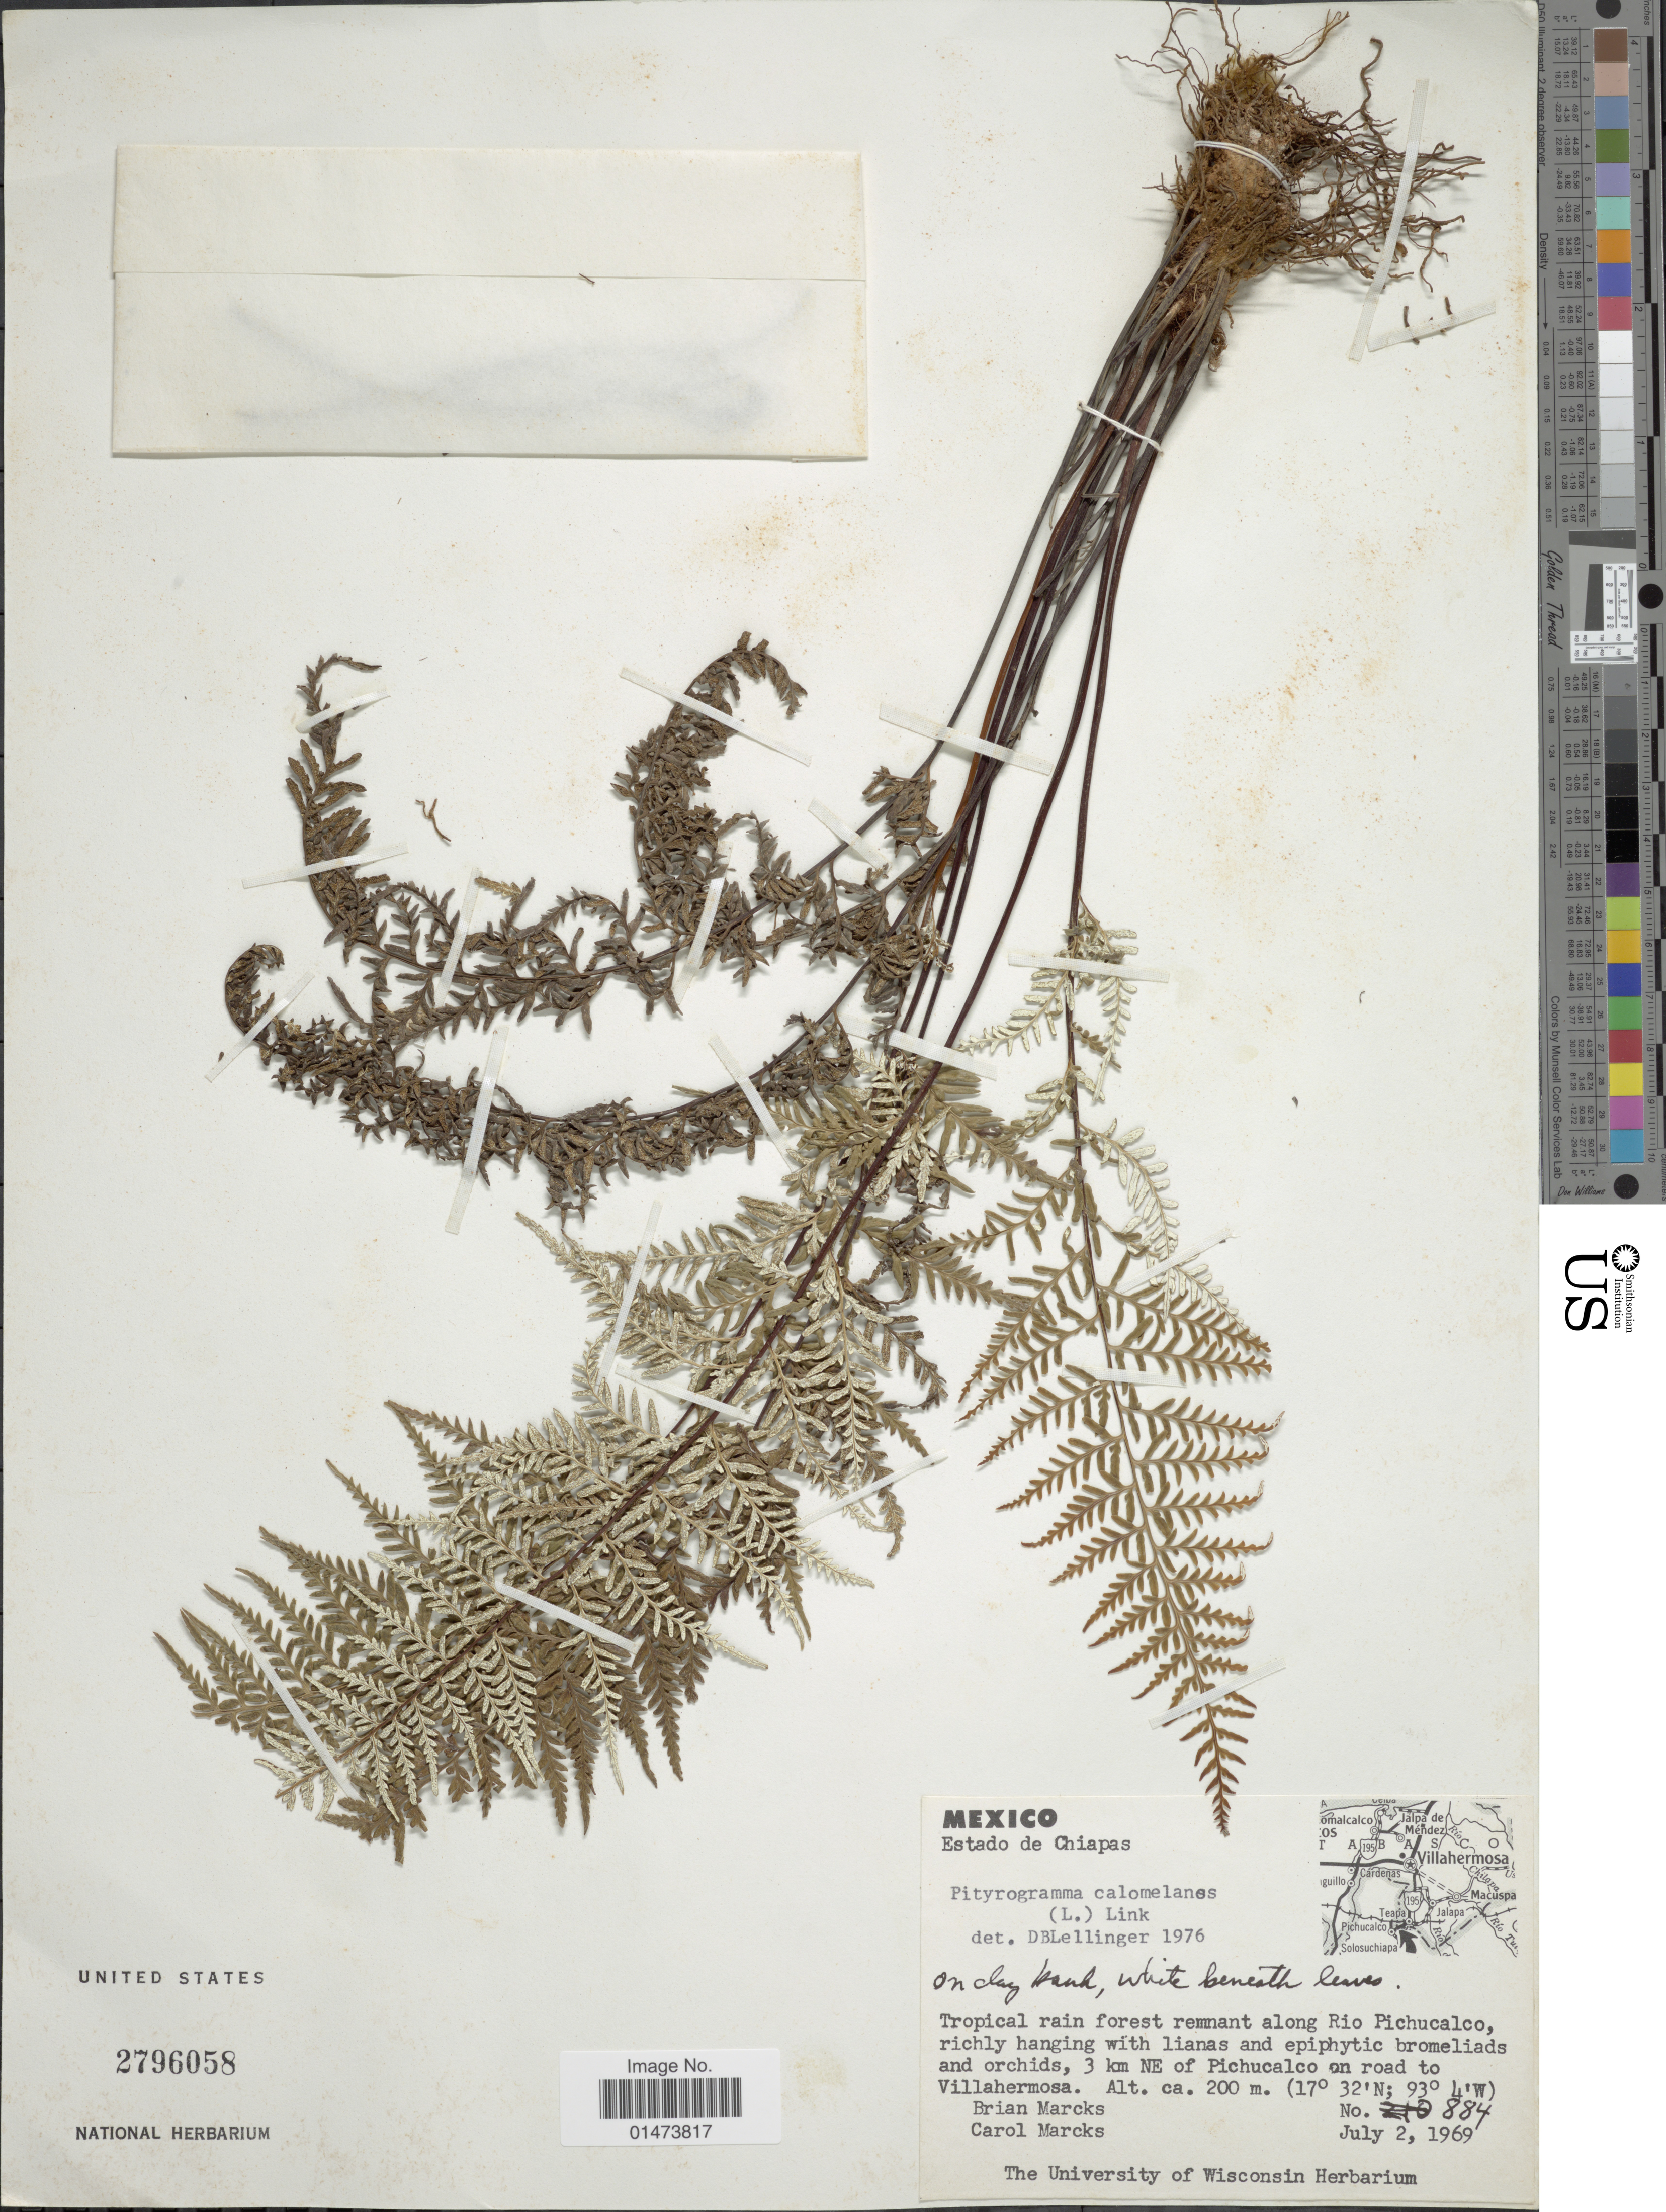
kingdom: Plantae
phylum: Tracheophyta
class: Polypodiopsida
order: Polypodiales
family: Pteridaceae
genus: Pityrogramma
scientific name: Pityrogramma calomelanos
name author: (L.) Link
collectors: B. Marcks & Marcks, C.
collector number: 884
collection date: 1969-07-02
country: Mexico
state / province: Chiapas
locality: Tropical rainforest remnant along Rio Pichucalco, 3 km NE of Pichucalco on road to Villahermosa.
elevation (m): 200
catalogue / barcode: US 2796058